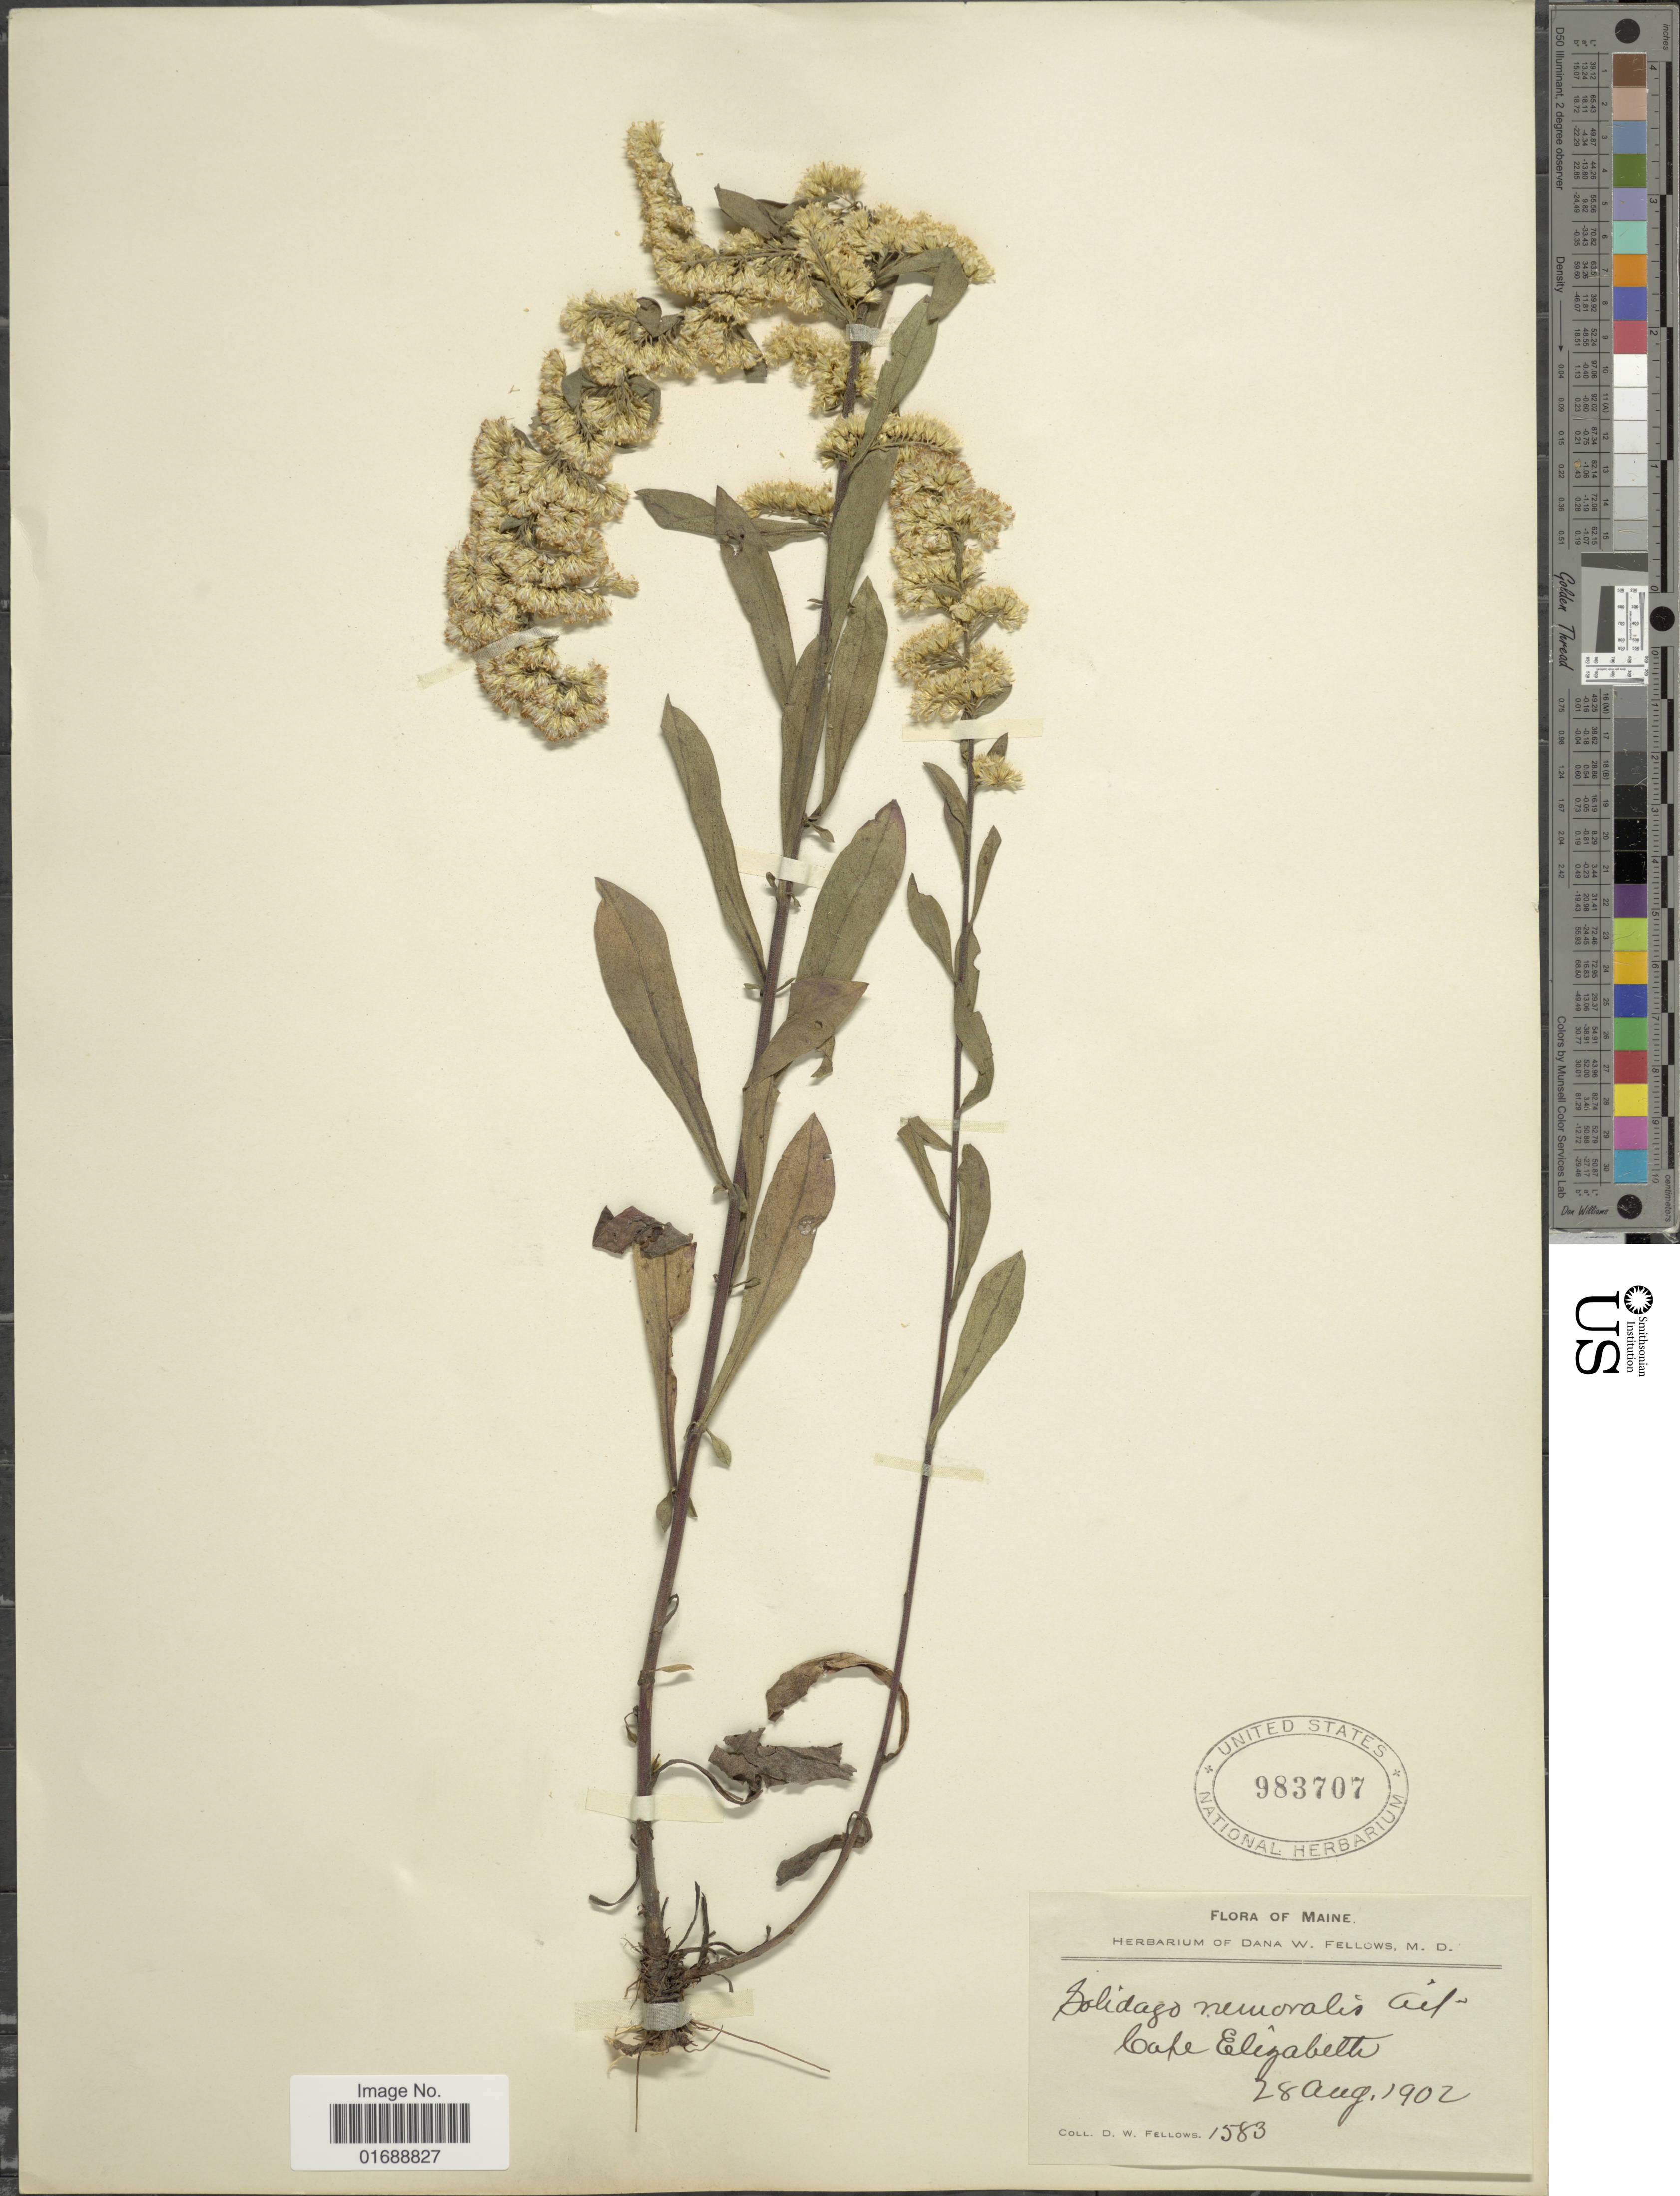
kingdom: Plantae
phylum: Tracheophyta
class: Magnoliopsida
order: Asterales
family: Asteraceae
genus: Solidago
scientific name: Solidago nemoralis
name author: Aiton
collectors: D. W. Fellows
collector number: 1853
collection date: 1902-08-28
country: United States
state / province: Maine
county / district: Cumberland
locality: Cape Elizabeth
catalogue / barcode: US 983707